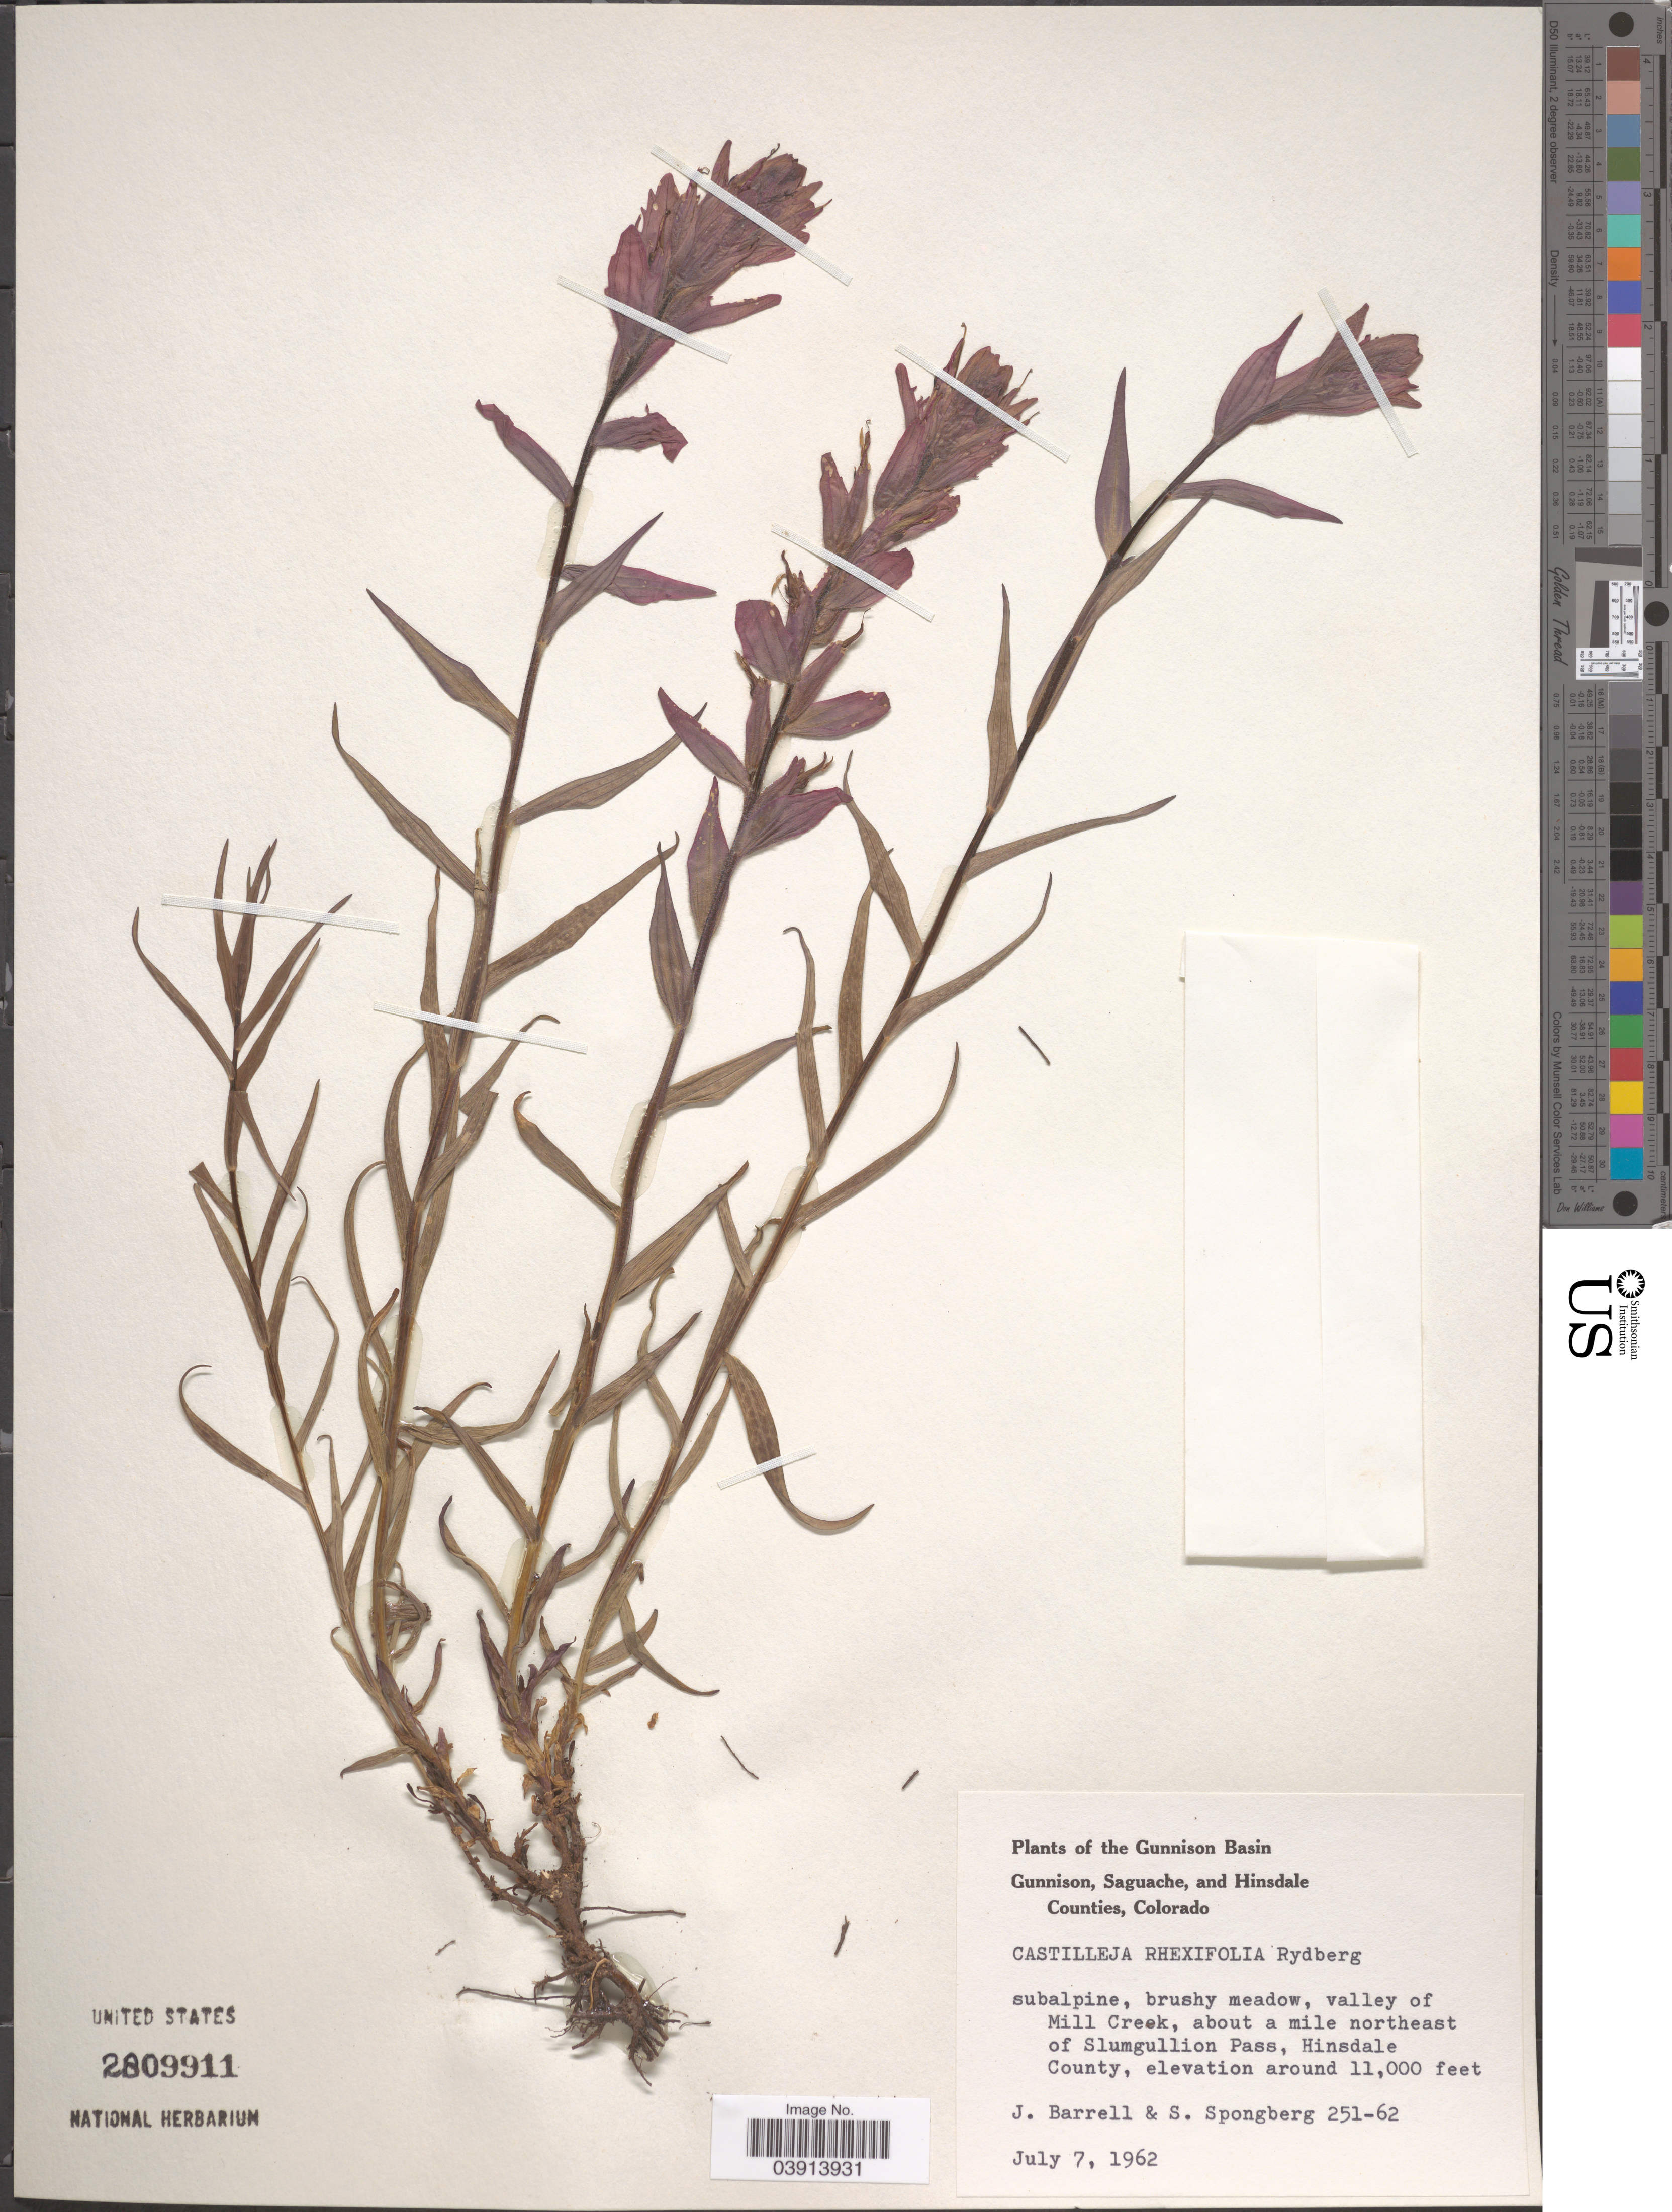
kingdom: Plantae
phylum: Tracheophyta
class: Magnoliopsida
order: Lamiales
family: Orobanchaceae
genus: Castilleja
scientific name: Castilleja rhexiifolia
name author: Rydb.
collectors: J. Barrell & S. A.Spongberg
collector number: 251-62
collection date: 1962-07-07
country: United States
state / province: Colorado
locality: The Gunnison Basin. Valley of Mill Creek, about a mile northeast of Slumgullion Pass, Hinsdale County.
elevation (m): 3353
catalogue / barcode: US 2809911